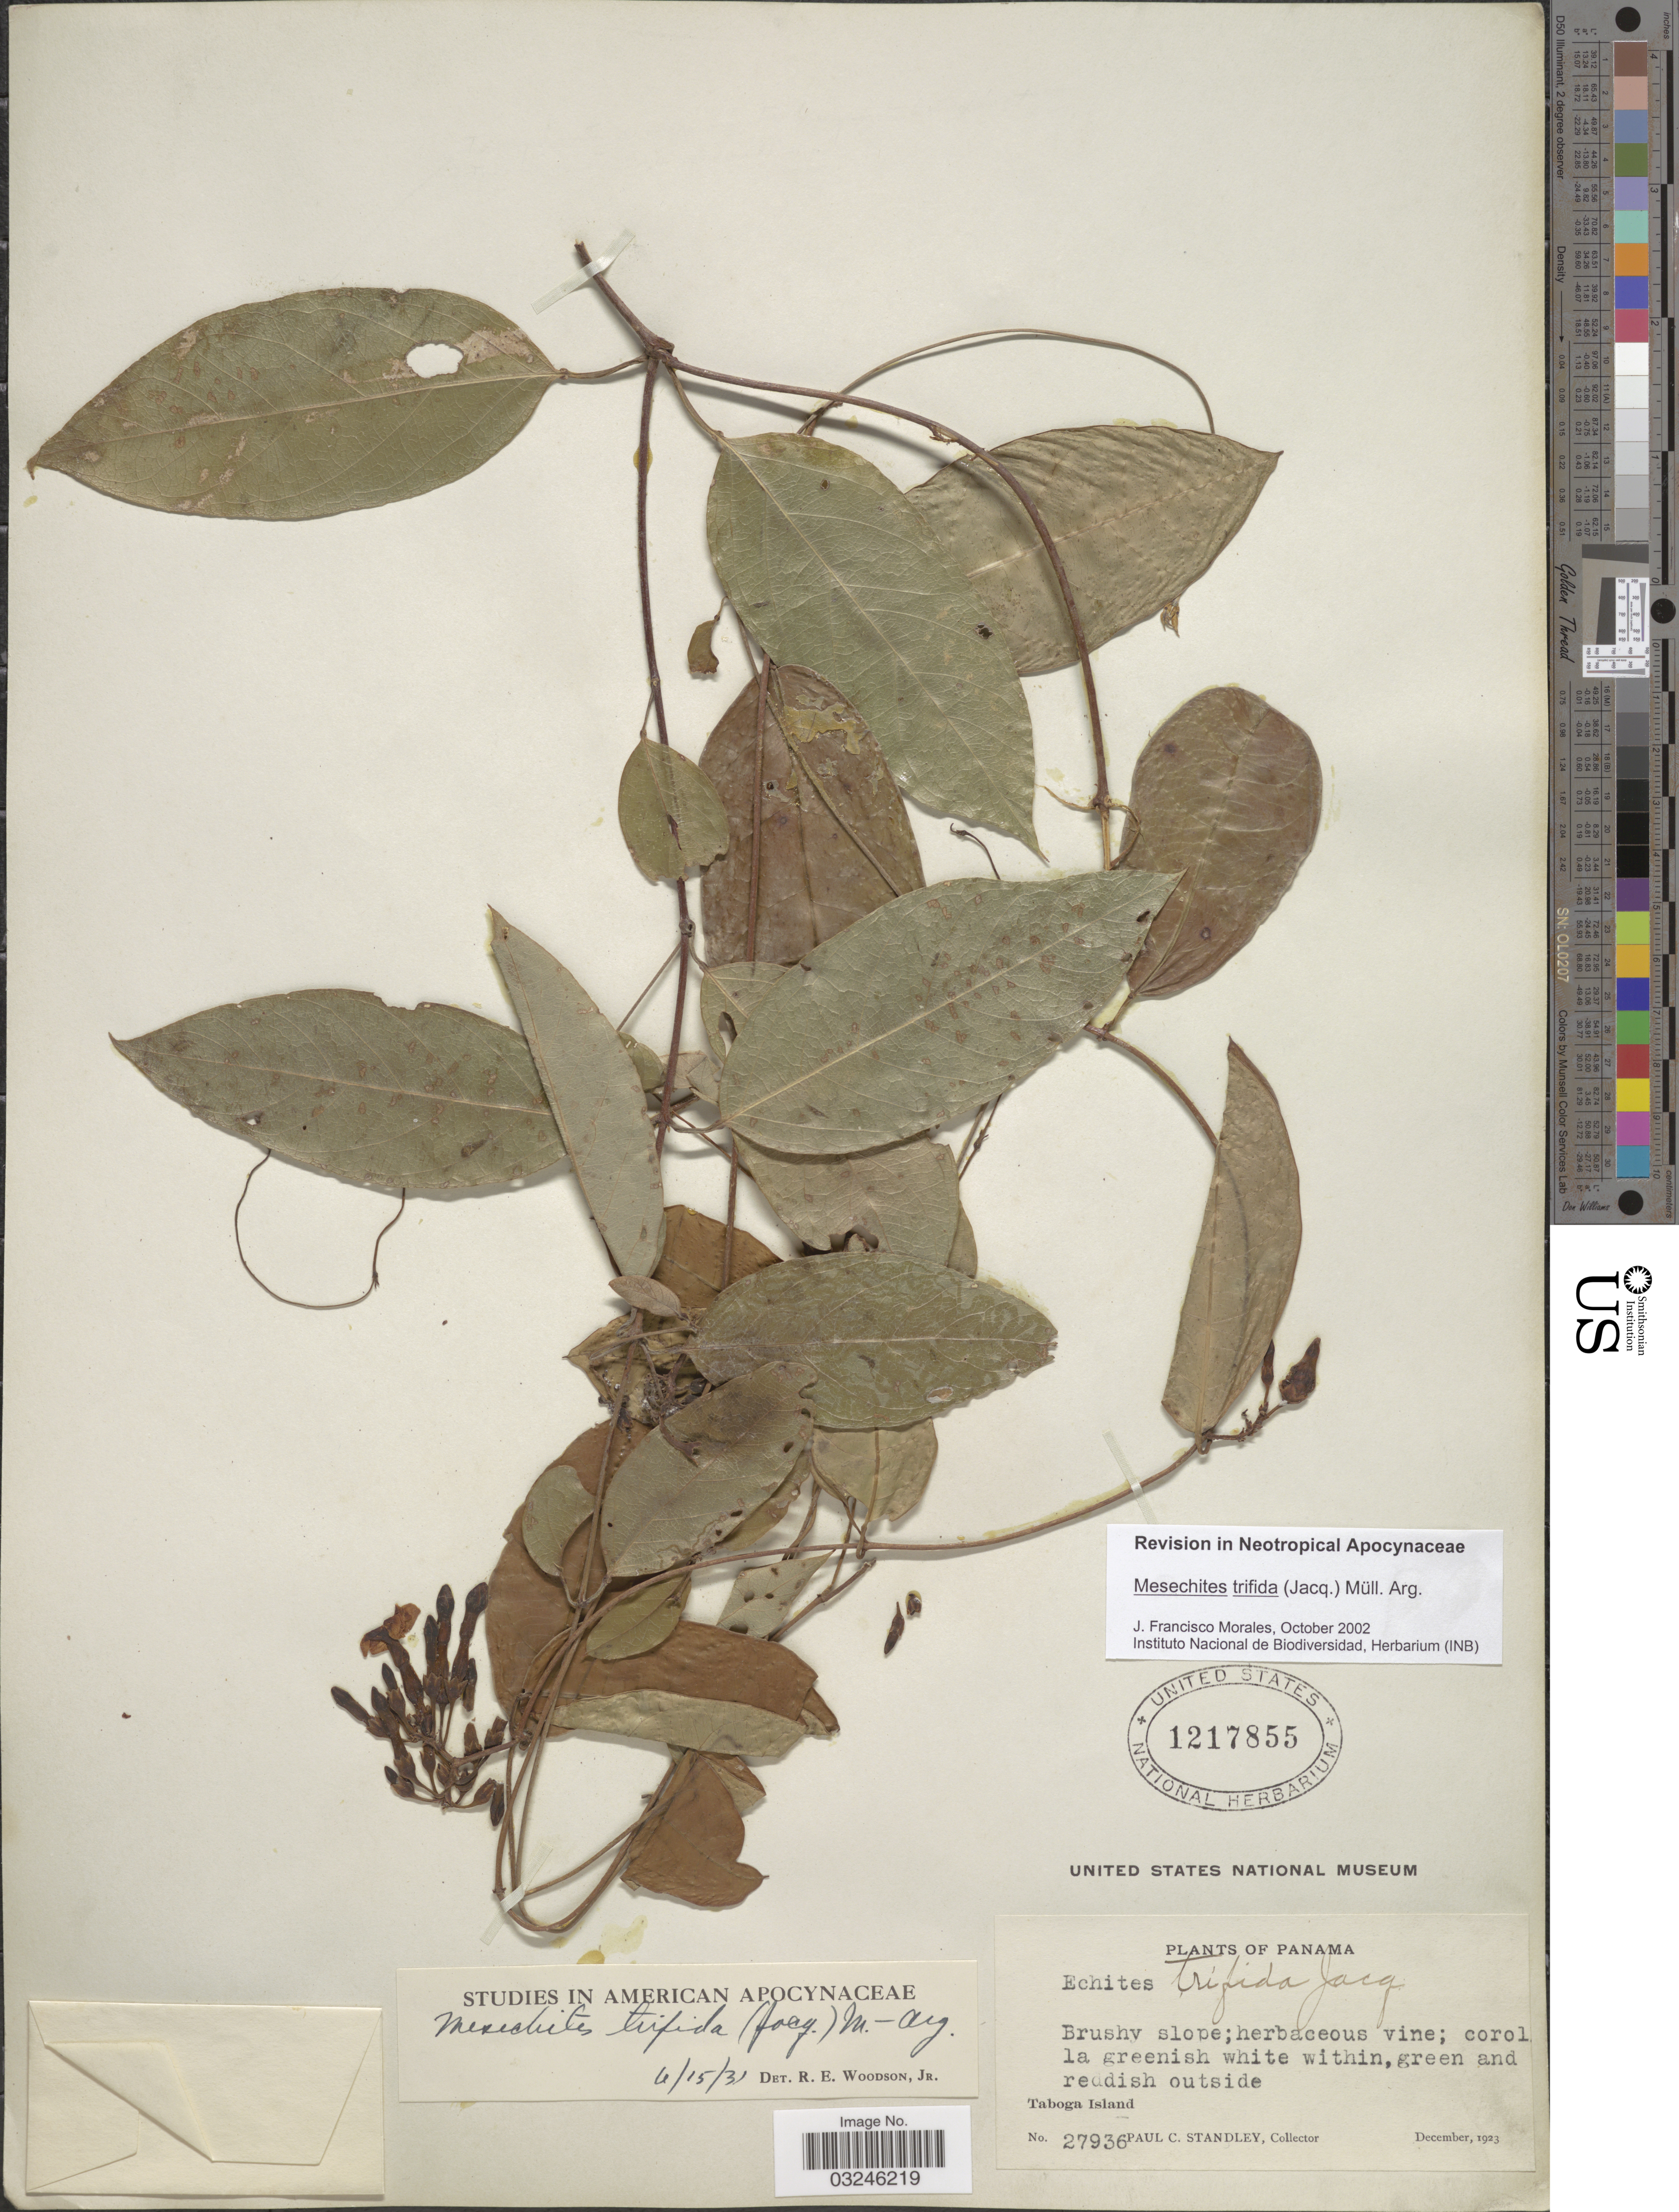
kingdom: Plantae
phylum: Tracheophyta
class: Magnoliopsida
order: Gentianales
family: Apocynaceae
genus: Mesechites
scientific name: Mesechites trifidus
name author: (Jacq.) Müll. Arg.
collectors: P. C. Standley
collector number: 27936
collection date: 1923-12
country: Panama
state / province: Panamá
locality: Taboga Island.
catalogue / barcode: US 1217855